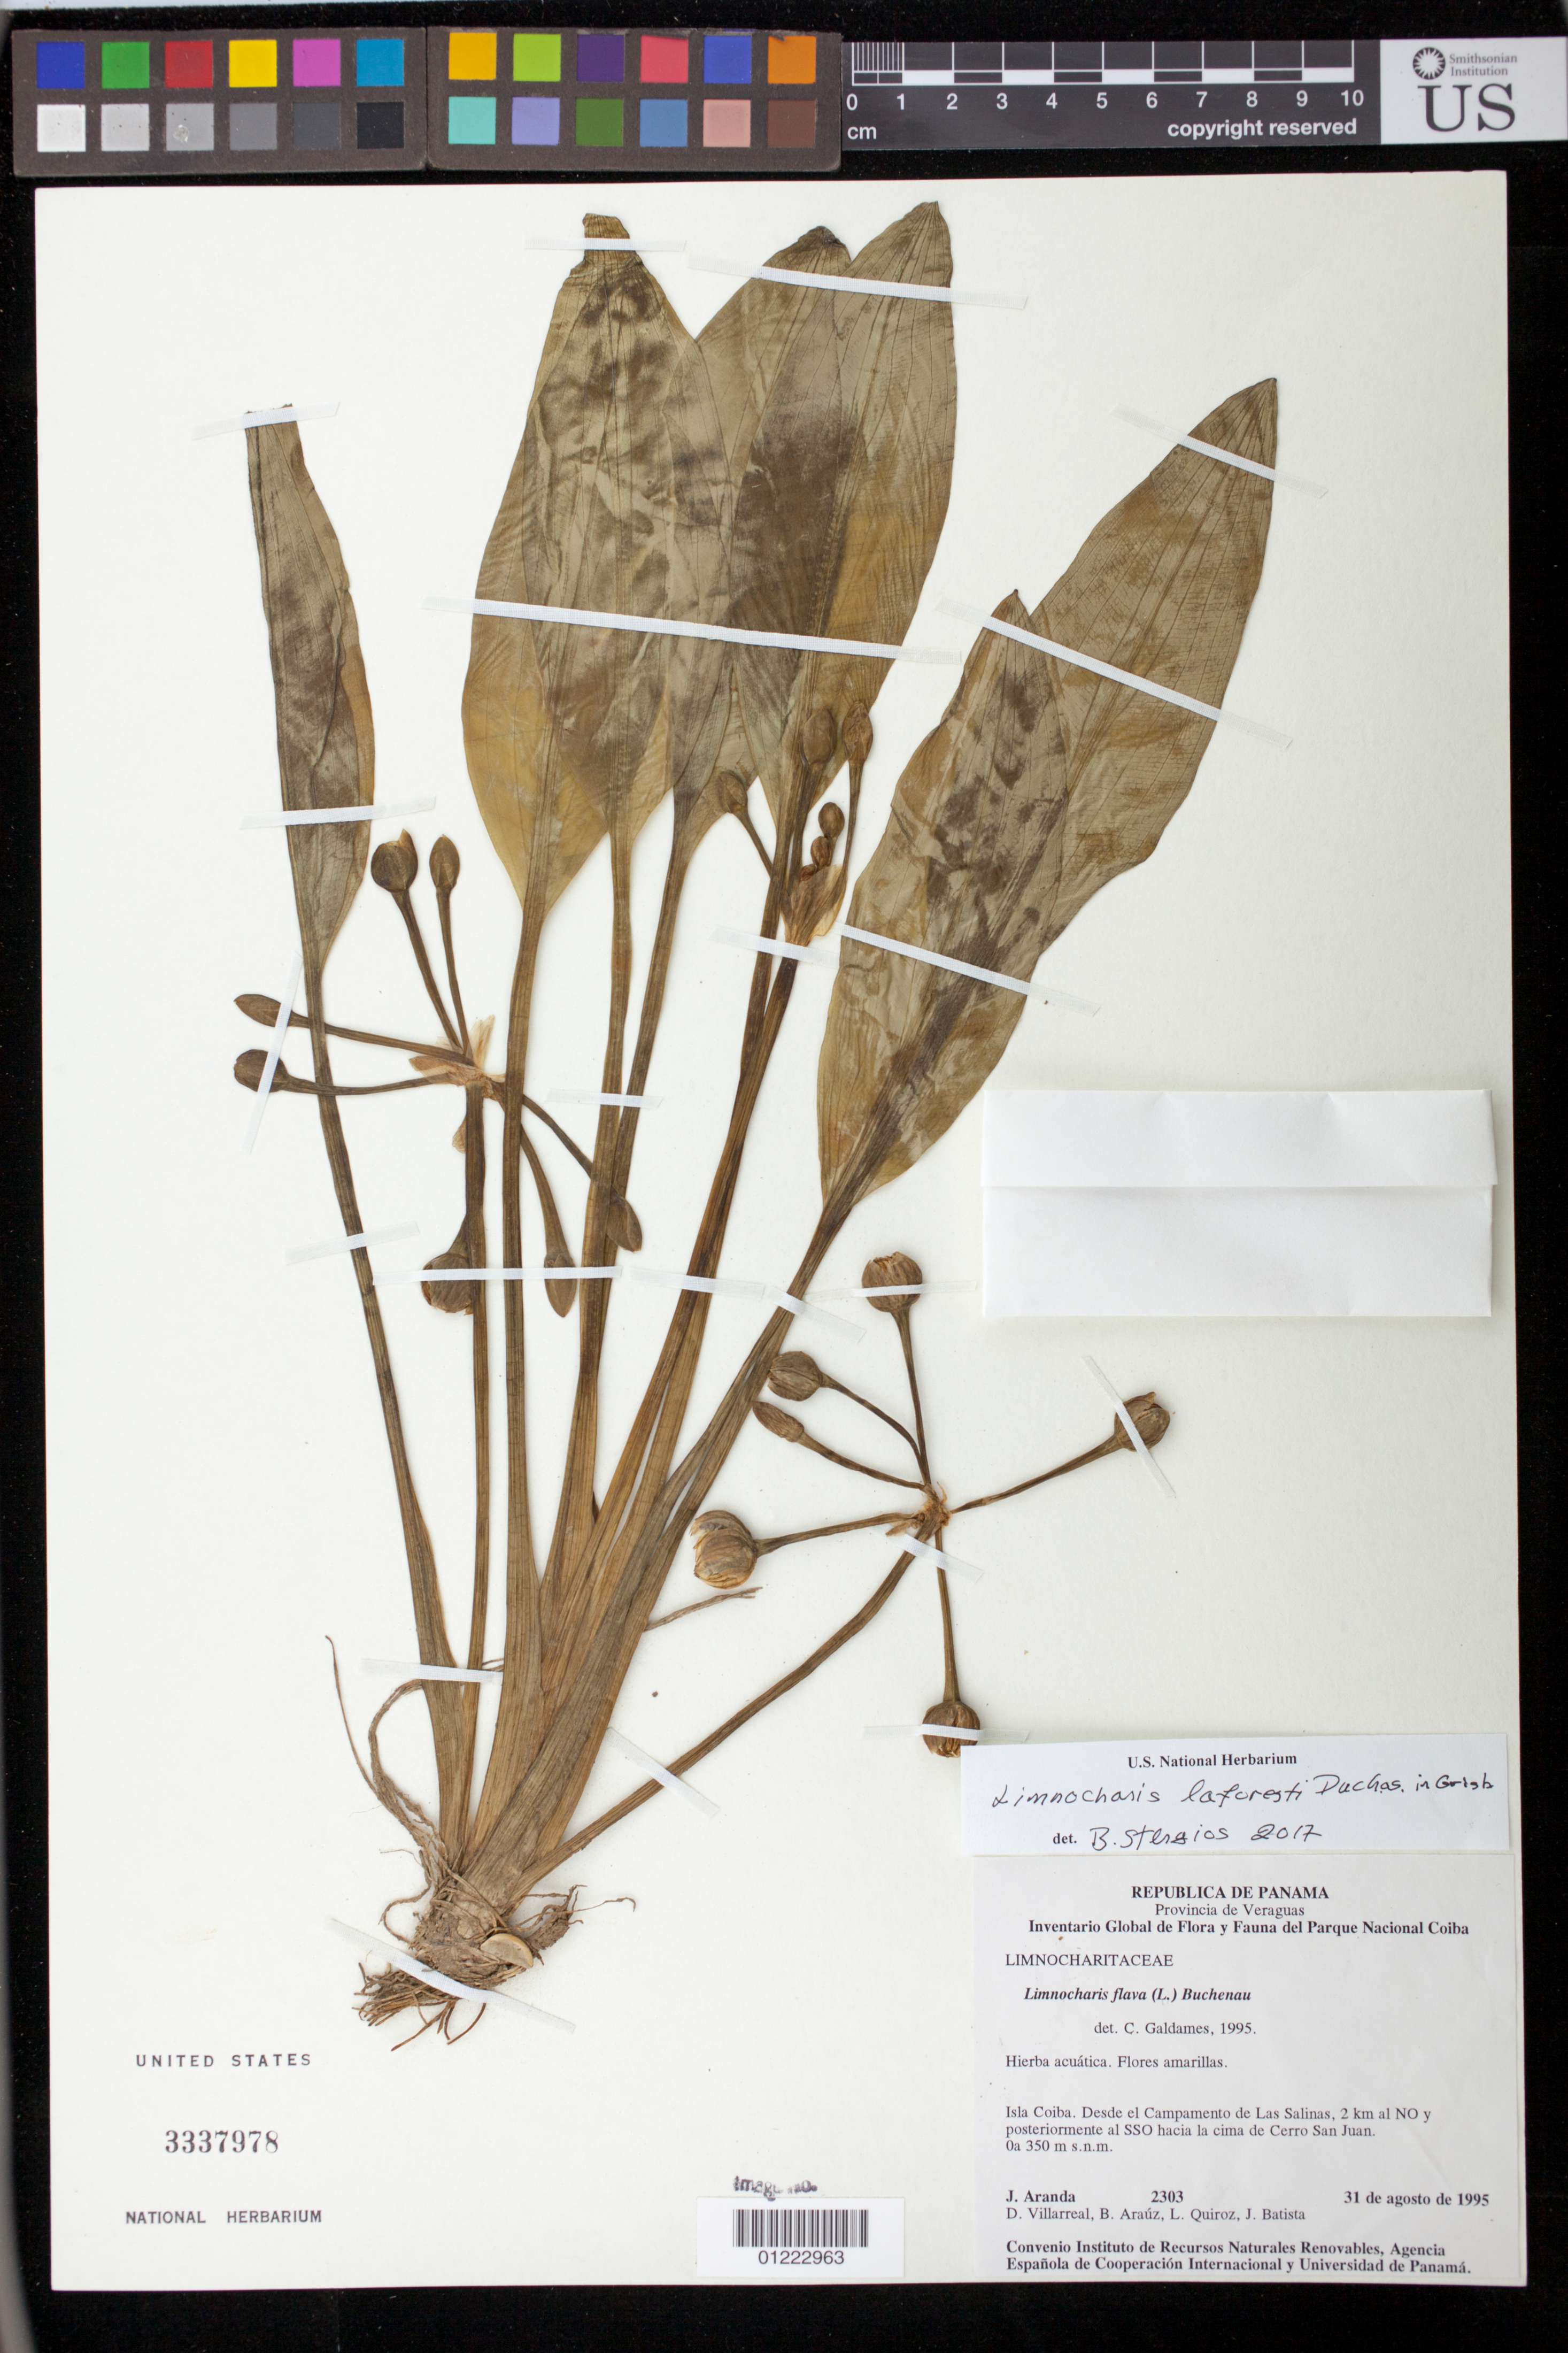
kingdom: Plantae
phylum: Tracheophyta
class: Liliopsida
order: Alismatales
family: Alismataceae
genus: Limnocharis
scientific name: Limnocharis laforestii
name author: Duchass. ex Griseb.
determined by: Stergios, B. G.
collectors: J. Villarreal-Quintanilla, B. Araúz, L. Quiroz & J. Batista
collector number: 2303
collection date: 1995-08-31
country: Panama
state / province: Veraguas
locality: Isla Coiba. Desde el Campamento de Las Salinas, 2 km al NO and posteriormente al SSO hacia la cima de Cerro San Juan.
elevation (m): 350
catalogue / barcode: US 3337978